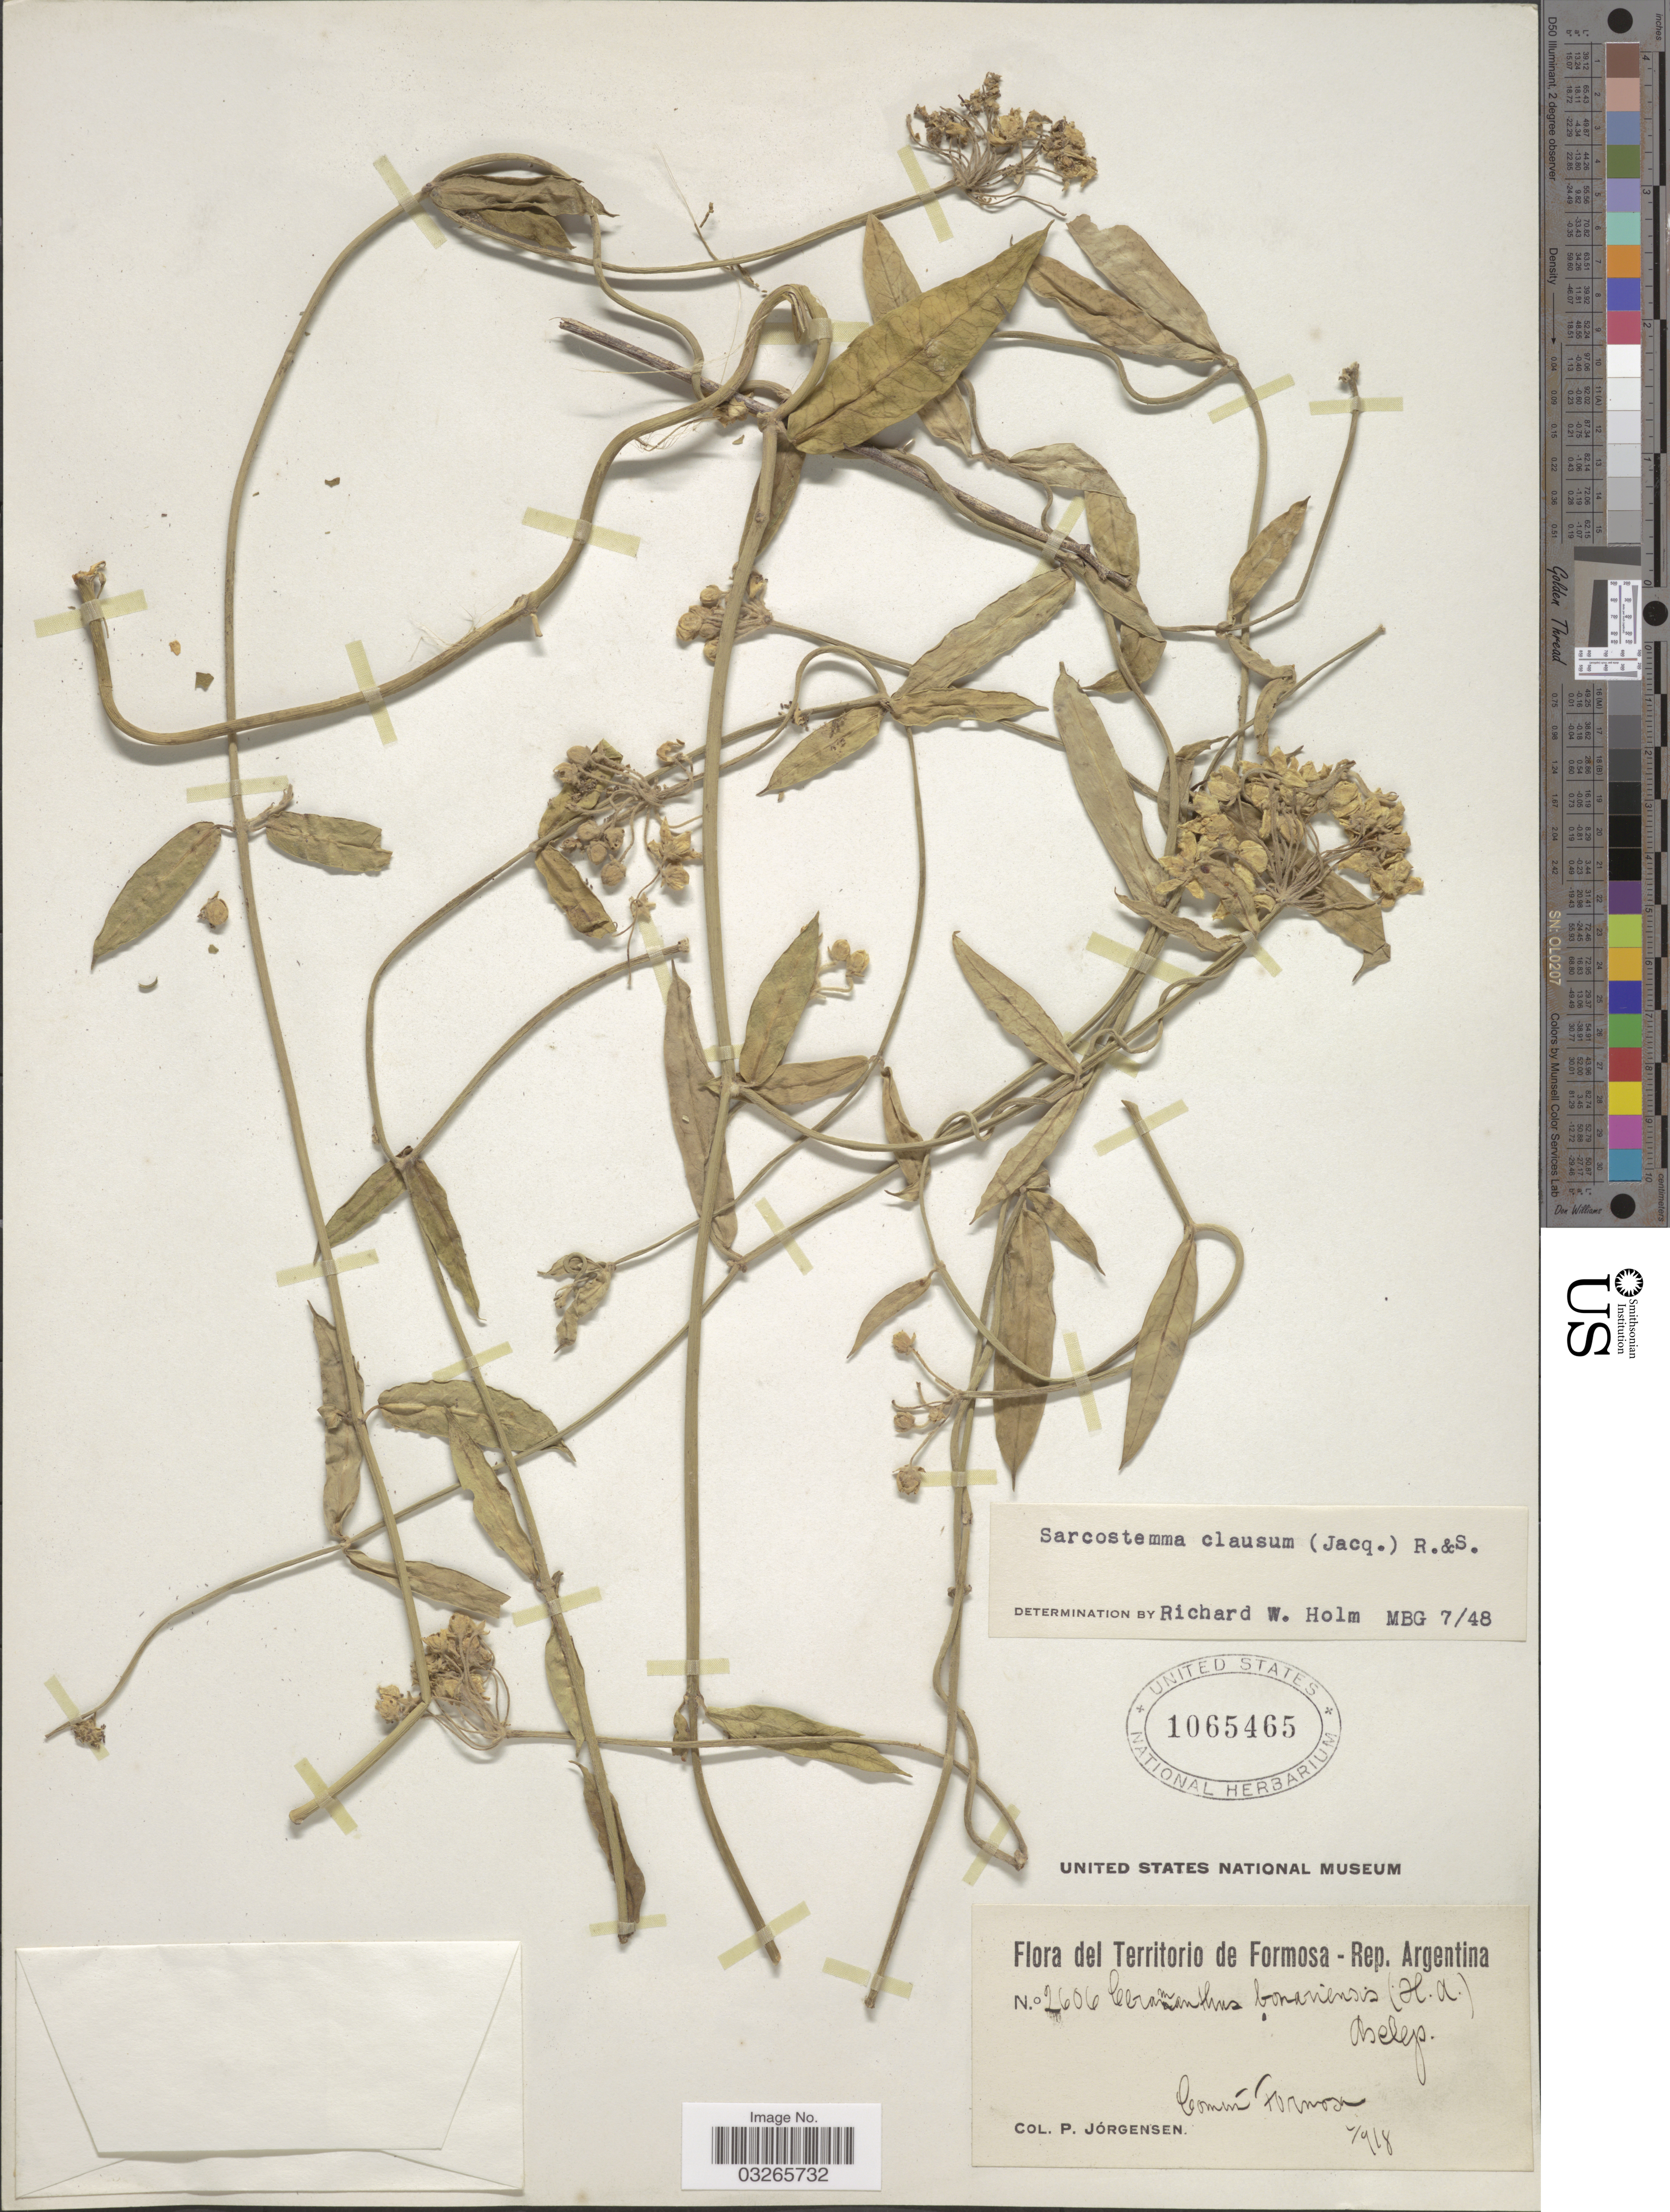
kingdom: Plantae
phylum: Tracheophyta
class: Magnoliopsida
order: Gentianales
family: Apocynaceae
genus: Sarcostemma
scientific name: Sarcostemma clausum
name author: (Jacq.) Schult.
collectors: P. Jörgensen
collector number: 2606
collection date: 1918-02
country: Argentina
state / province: Formosa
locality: Territorio de Formosa - Rep. Argentina.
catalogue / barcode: US 1065465